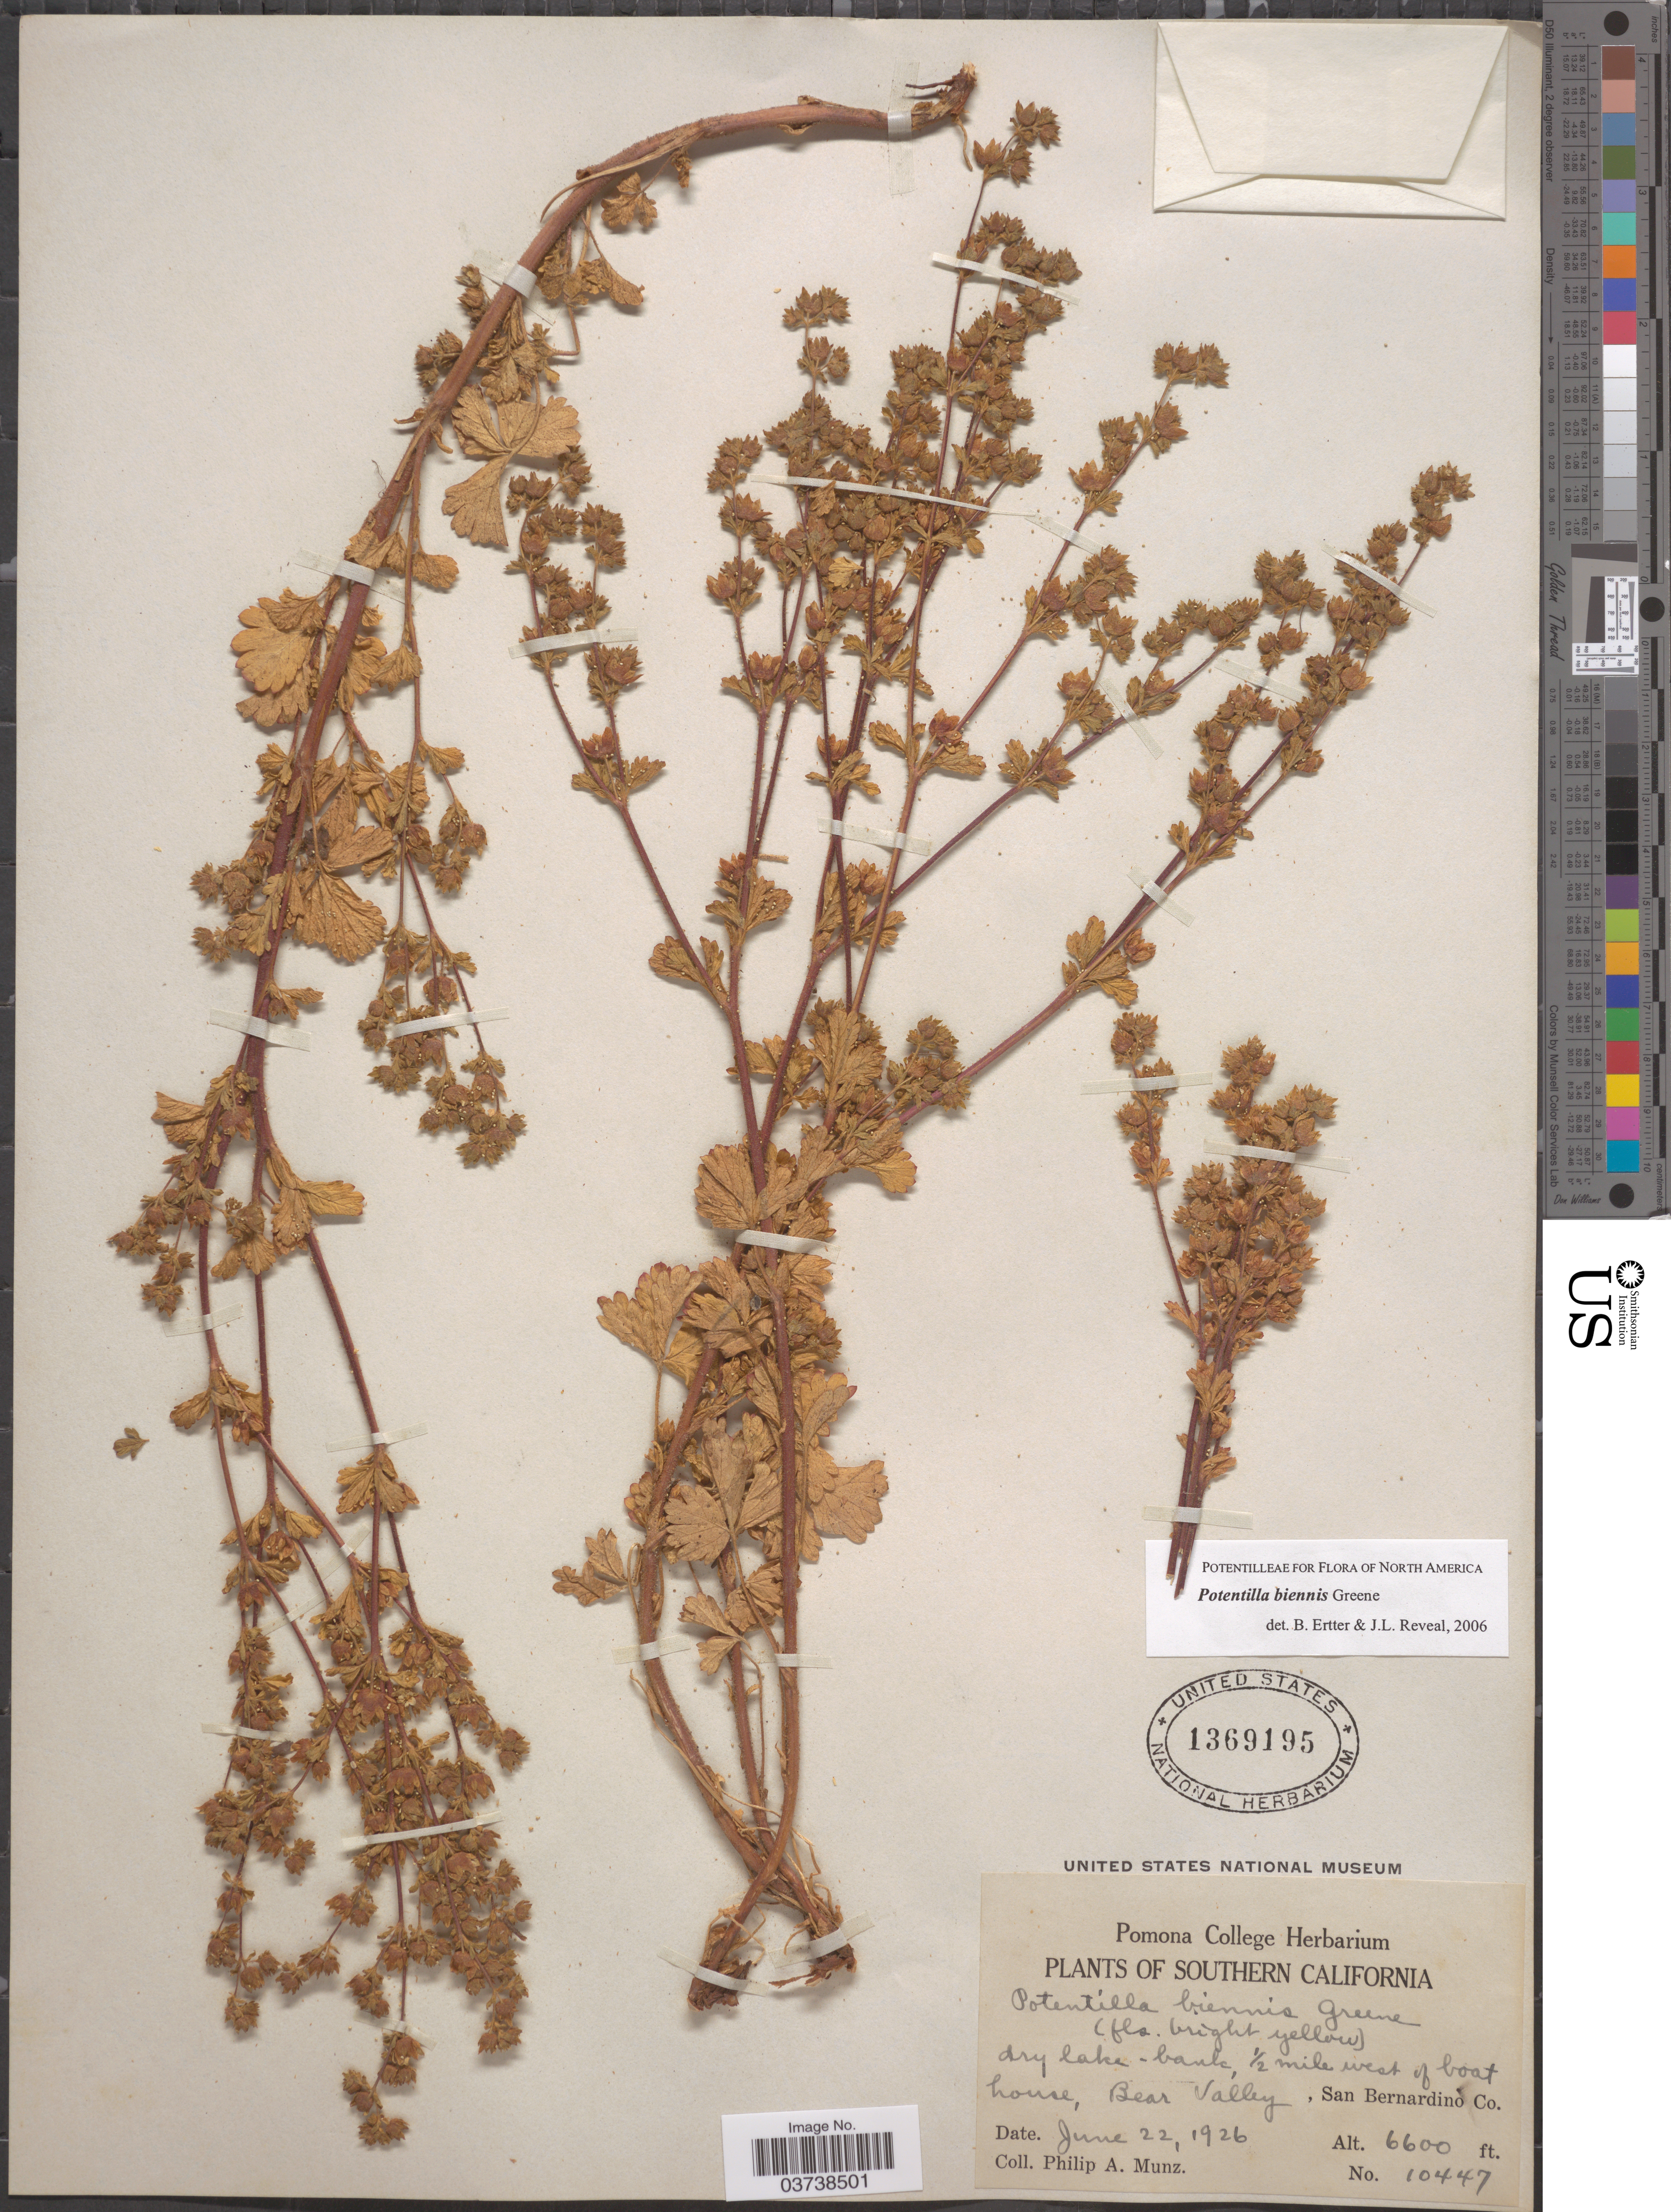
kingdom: Plantae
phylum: Tracheophyta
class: Magnoliopsida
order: Rosales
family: Rosaceae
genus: Potentilla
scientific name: Potentilla biennis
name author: Greene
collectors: P. A. Munz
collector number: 10447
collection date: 1926-06-22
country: United States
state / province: California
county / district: San Bernardino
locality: Southern California. Dry lake - bank, ½ mile west of boat house, Bear Valley, San Bernardino Co.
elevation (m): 2012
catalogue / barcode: US 1369195